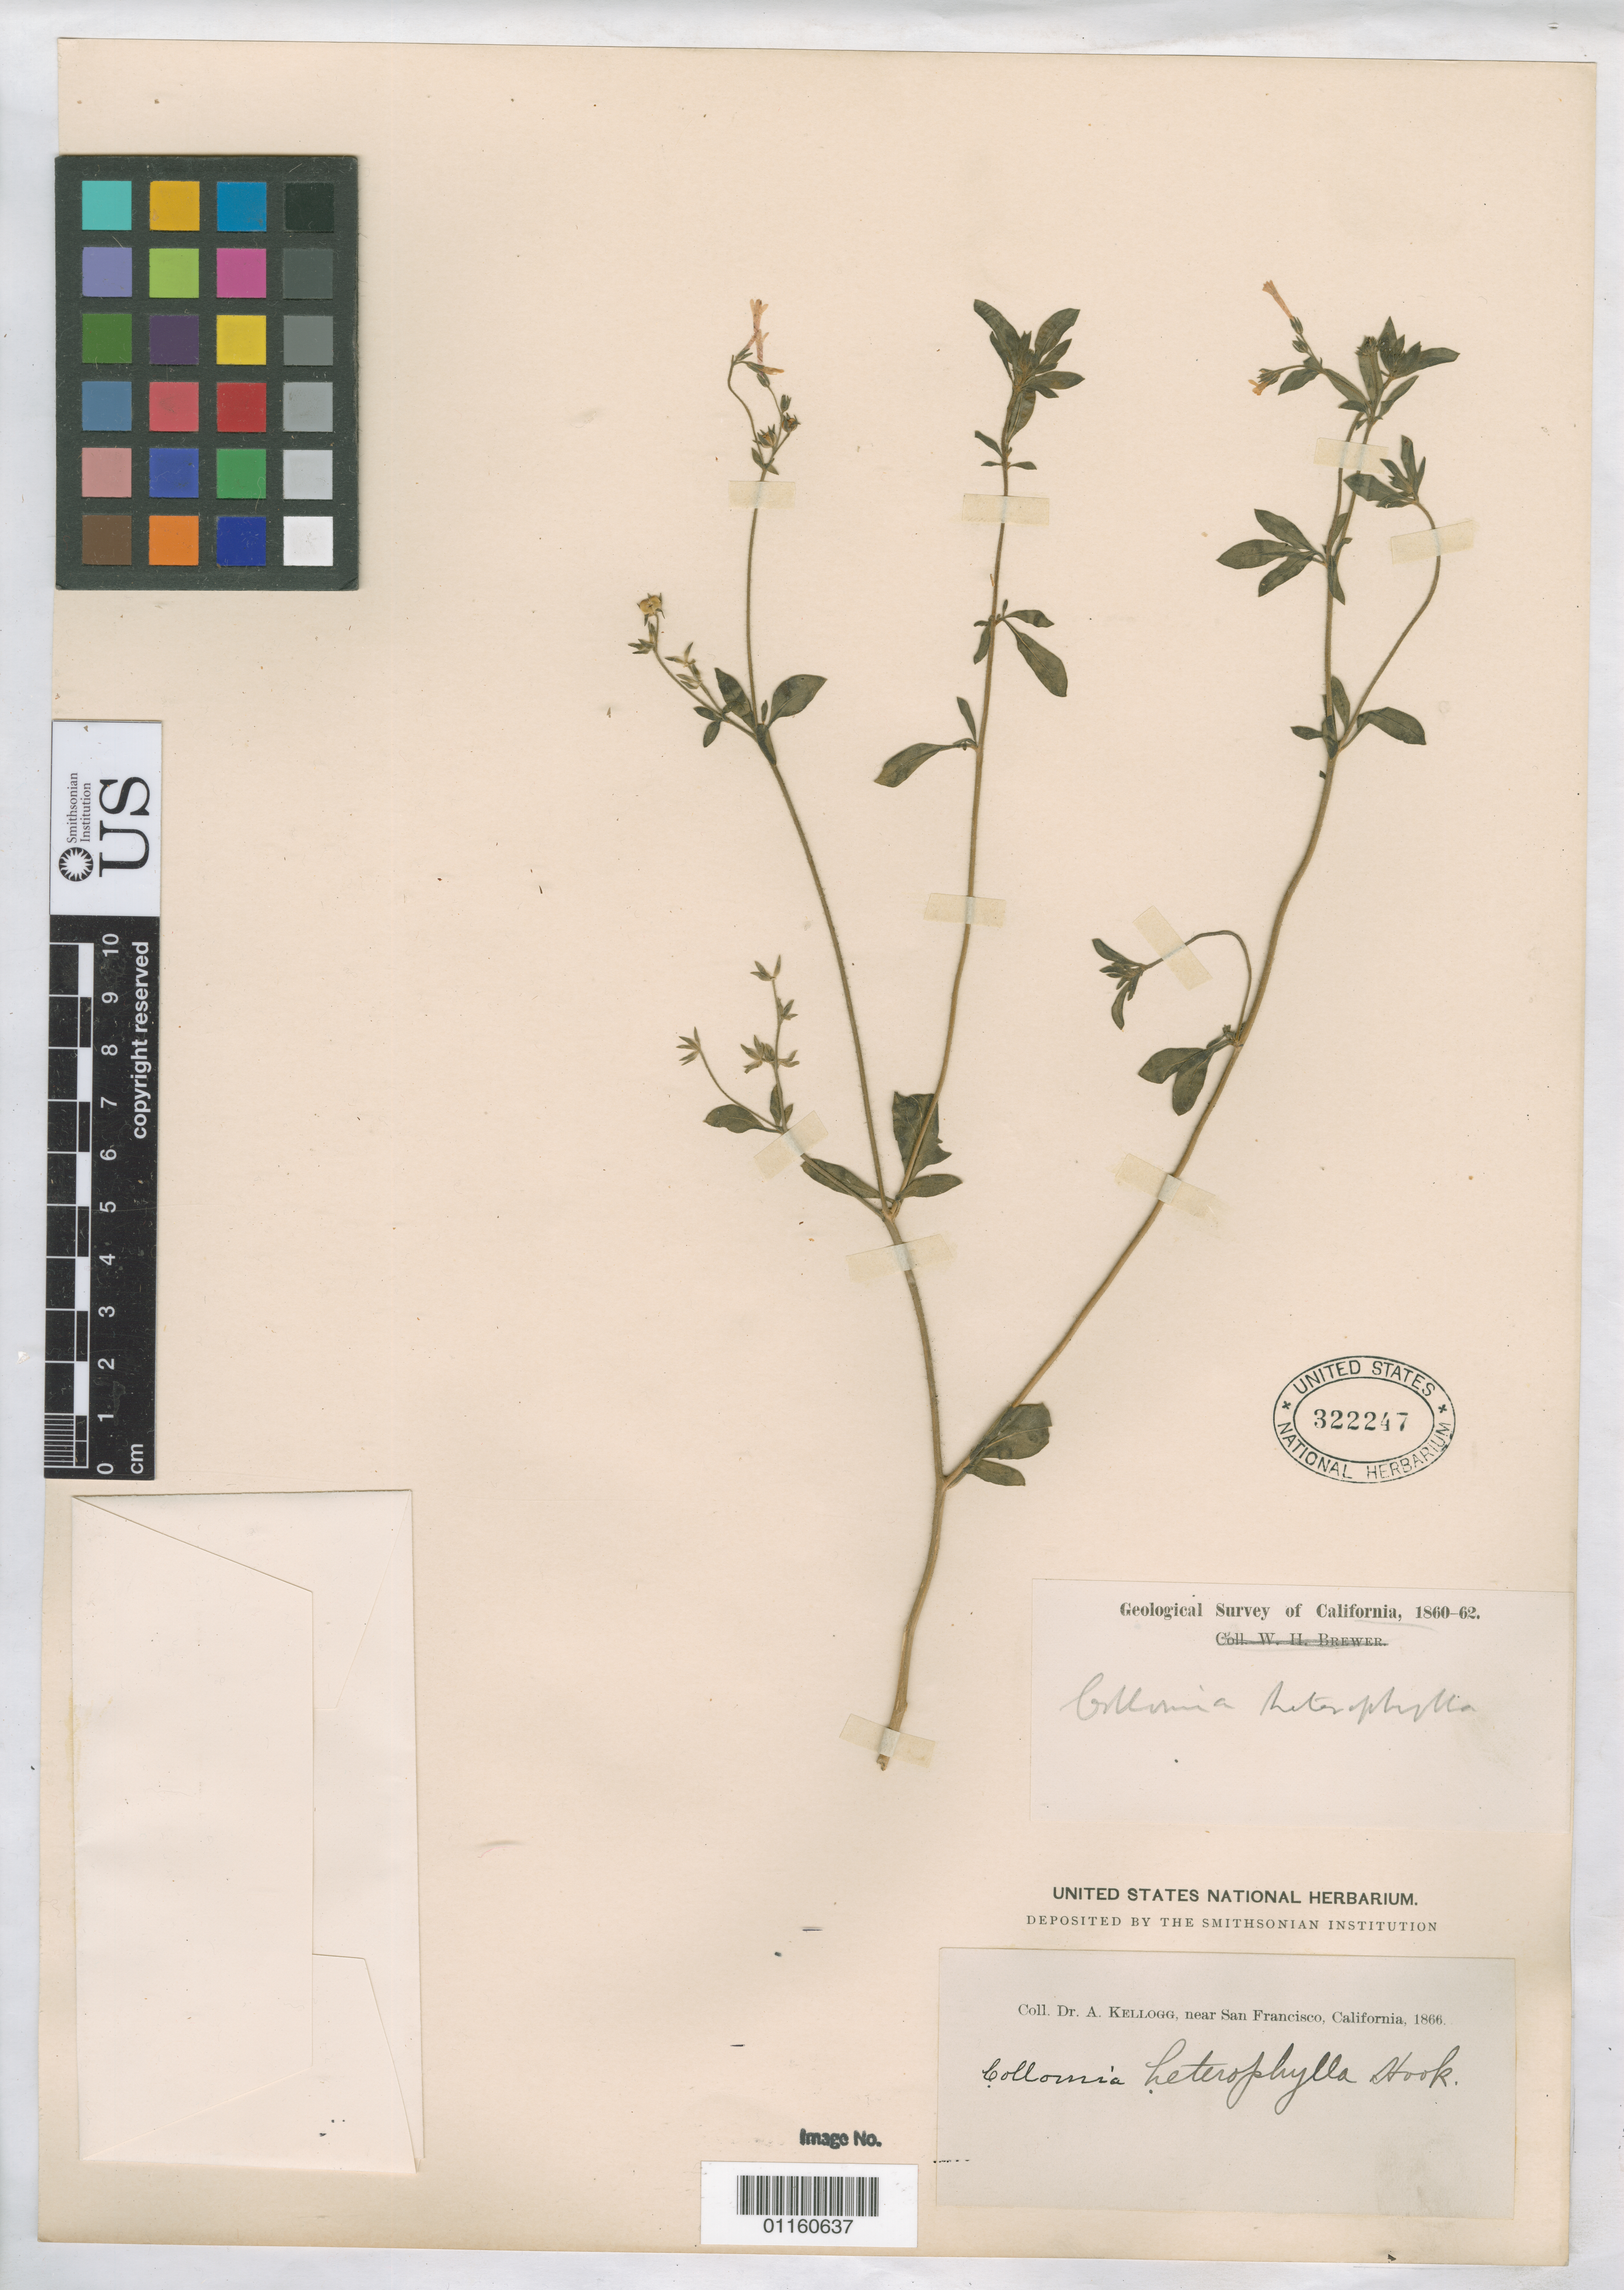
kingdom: Plantae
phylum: Tracheophyta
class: Magnoliopsida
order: Ericales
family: Polemoniaceae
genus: Collomia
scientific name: Collomia heterophylla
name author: Hook.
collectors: A. Kellogg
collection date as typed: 1866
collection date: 1866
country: United States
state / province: California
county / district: San Francisco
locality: Near San Francisco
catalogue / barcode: US 322247